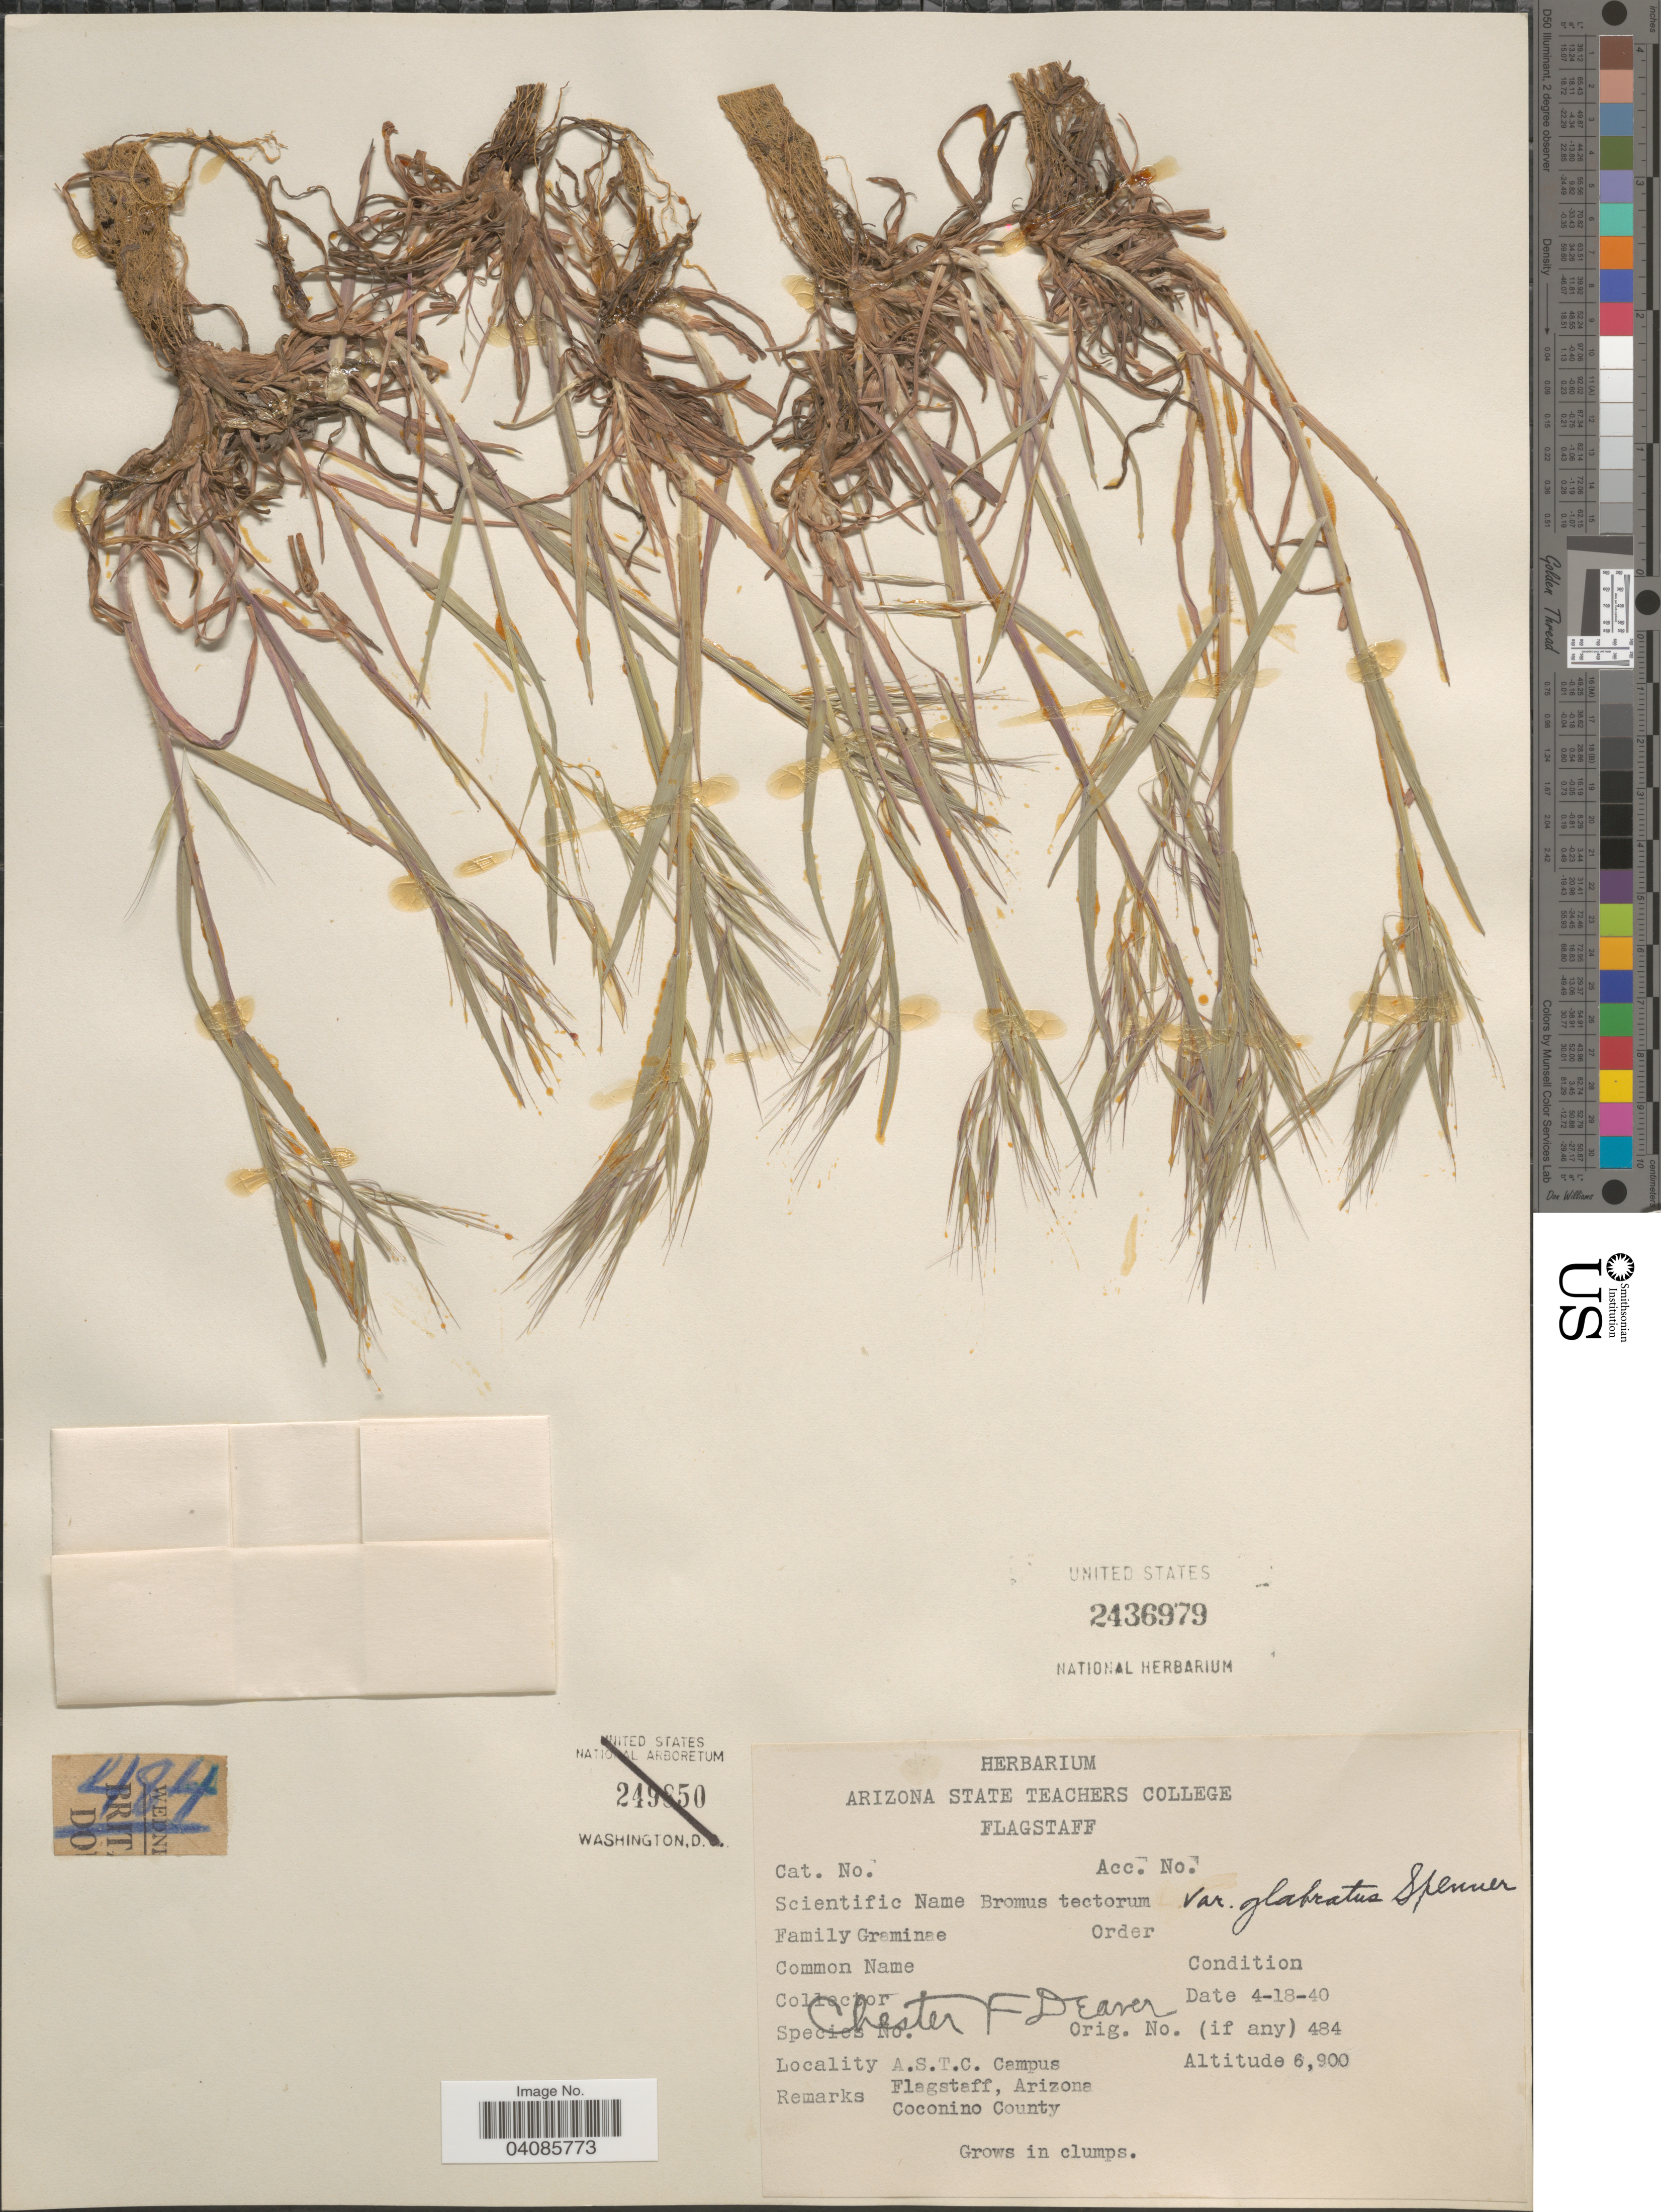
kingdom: Plantae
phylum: Tracheophyta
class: Liliopsida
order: Poales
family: Poaceae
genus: Bromus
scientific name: Bromus tectorum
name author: L.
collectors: C. Deaver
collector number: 484?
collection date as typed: Transcribed d/m/y: 18/4/40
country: United States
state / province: Arizona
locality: A.S.T.C. Campus. Flagstaff, Coconino County.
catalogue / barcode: US 2436979